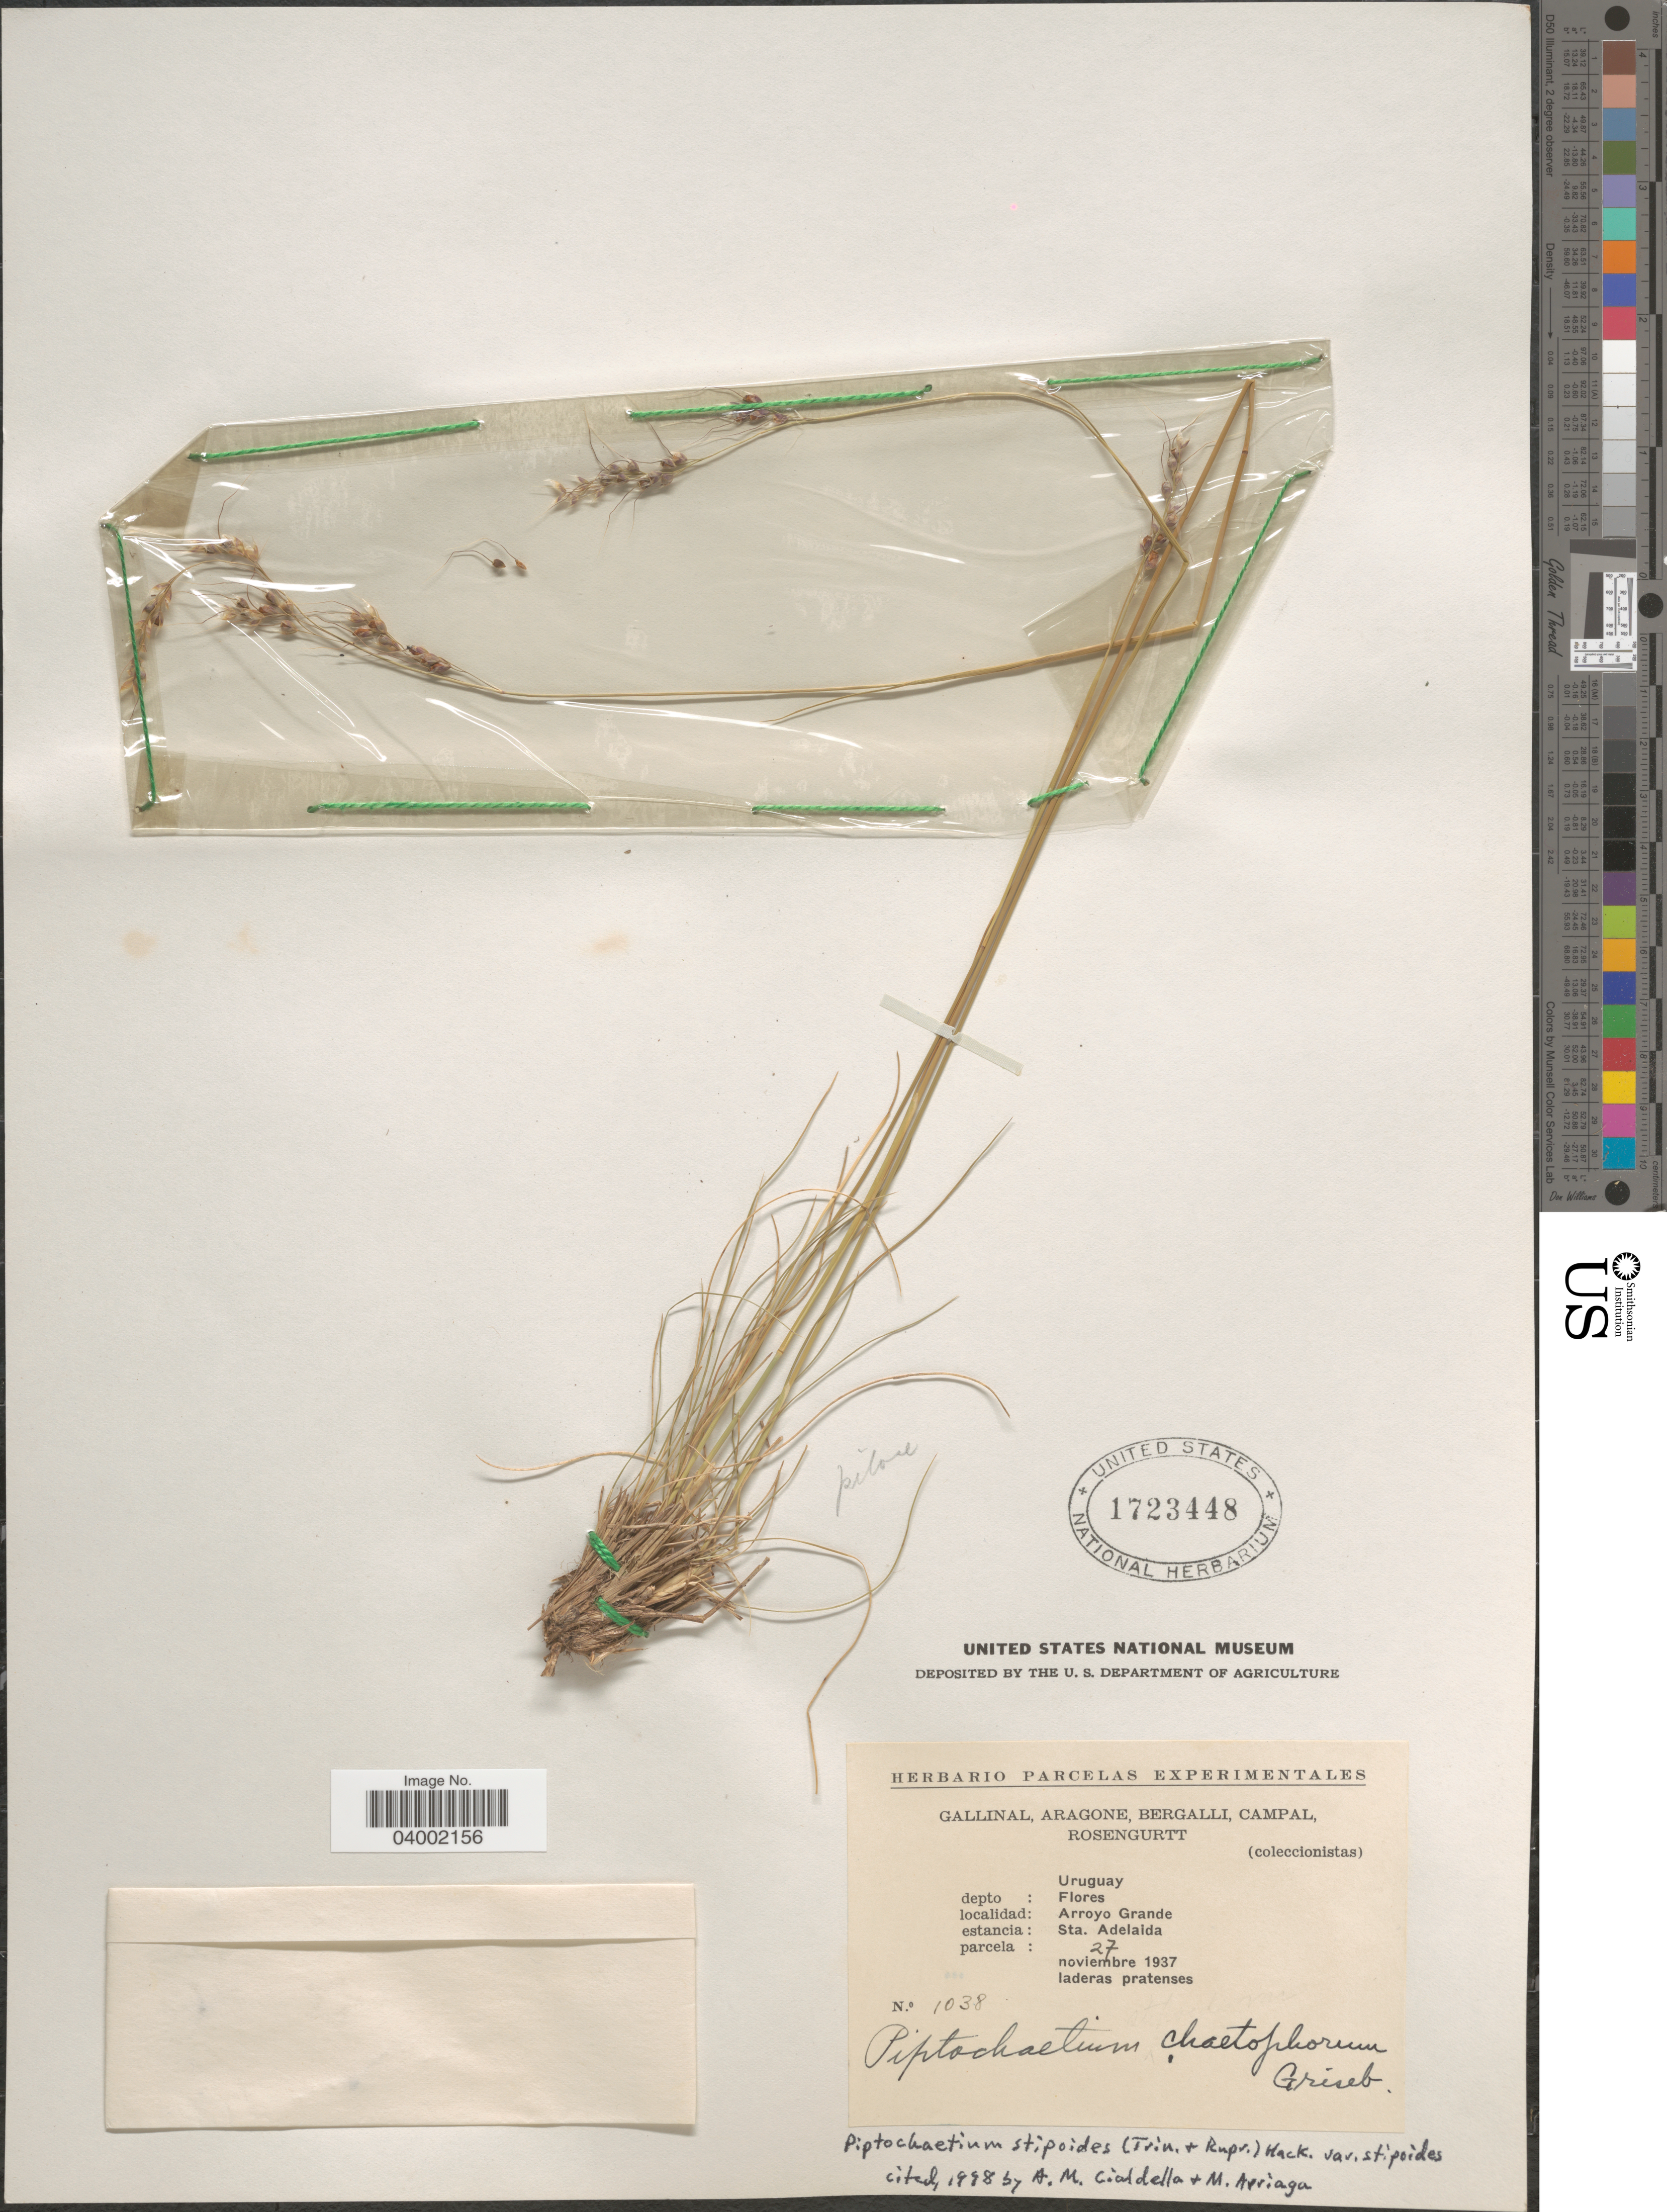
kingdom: Plantae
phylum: Tracheophyta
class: Liliopsida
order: Poales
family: Poaceae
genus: Piptochaetium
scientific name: Piptochaetium stipoides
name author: (Trin. & Rupr.) Hack. & Arechav.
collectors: -. Gallinal, -- Aragone, -- Bergalli, -- Campal & Rosengurtt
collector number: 1038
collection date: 1937-11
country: Uruguay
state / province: Flores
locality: Depto: Flores. Arroyo Grande. Estancia: Sta. Adelaida. Parcela: 27.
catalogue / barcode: US 1723448